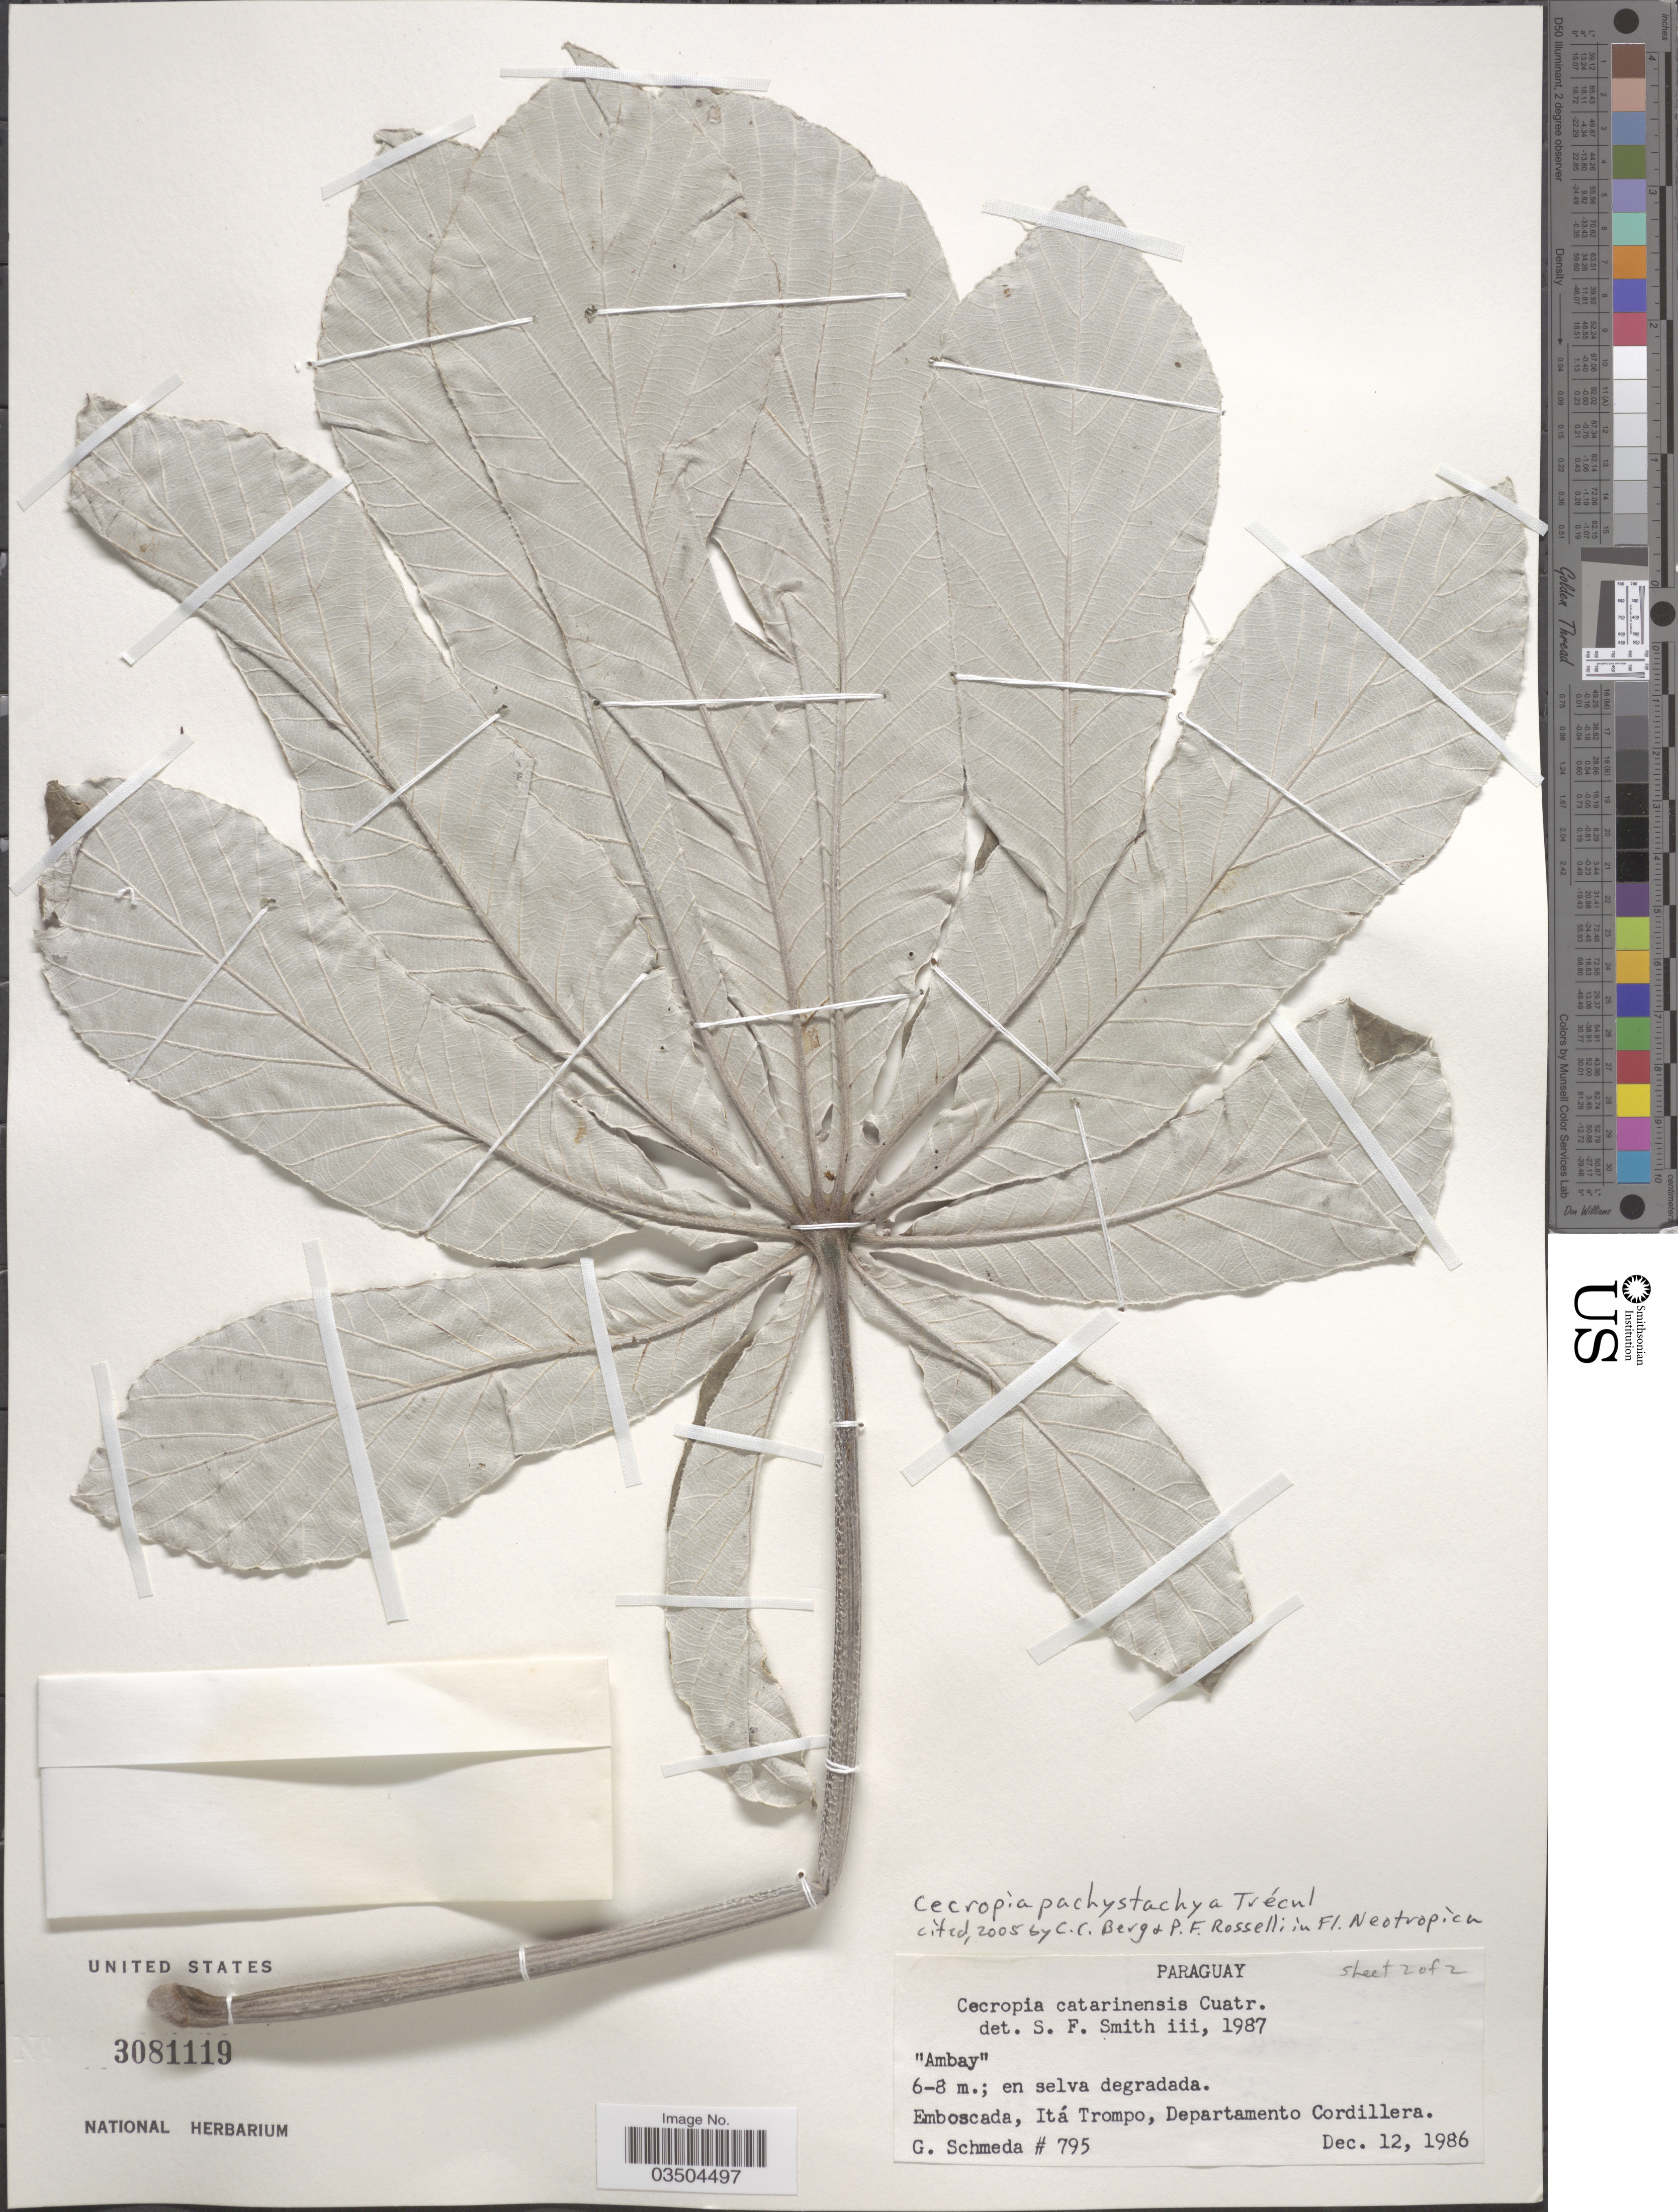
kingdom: Plantae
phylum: Tracheophyta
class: Magnoliopsida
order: Rosales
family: Urticaceae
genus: Cecropia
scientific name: Cecropia pachystachya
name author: Trécul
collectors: G. Schmeda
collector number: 795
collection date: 1986-12-12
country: Paraguay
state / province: Cordillera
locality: Emboscada, Itá Trompo, Departamento Cordillera.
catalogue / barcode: US 3081119